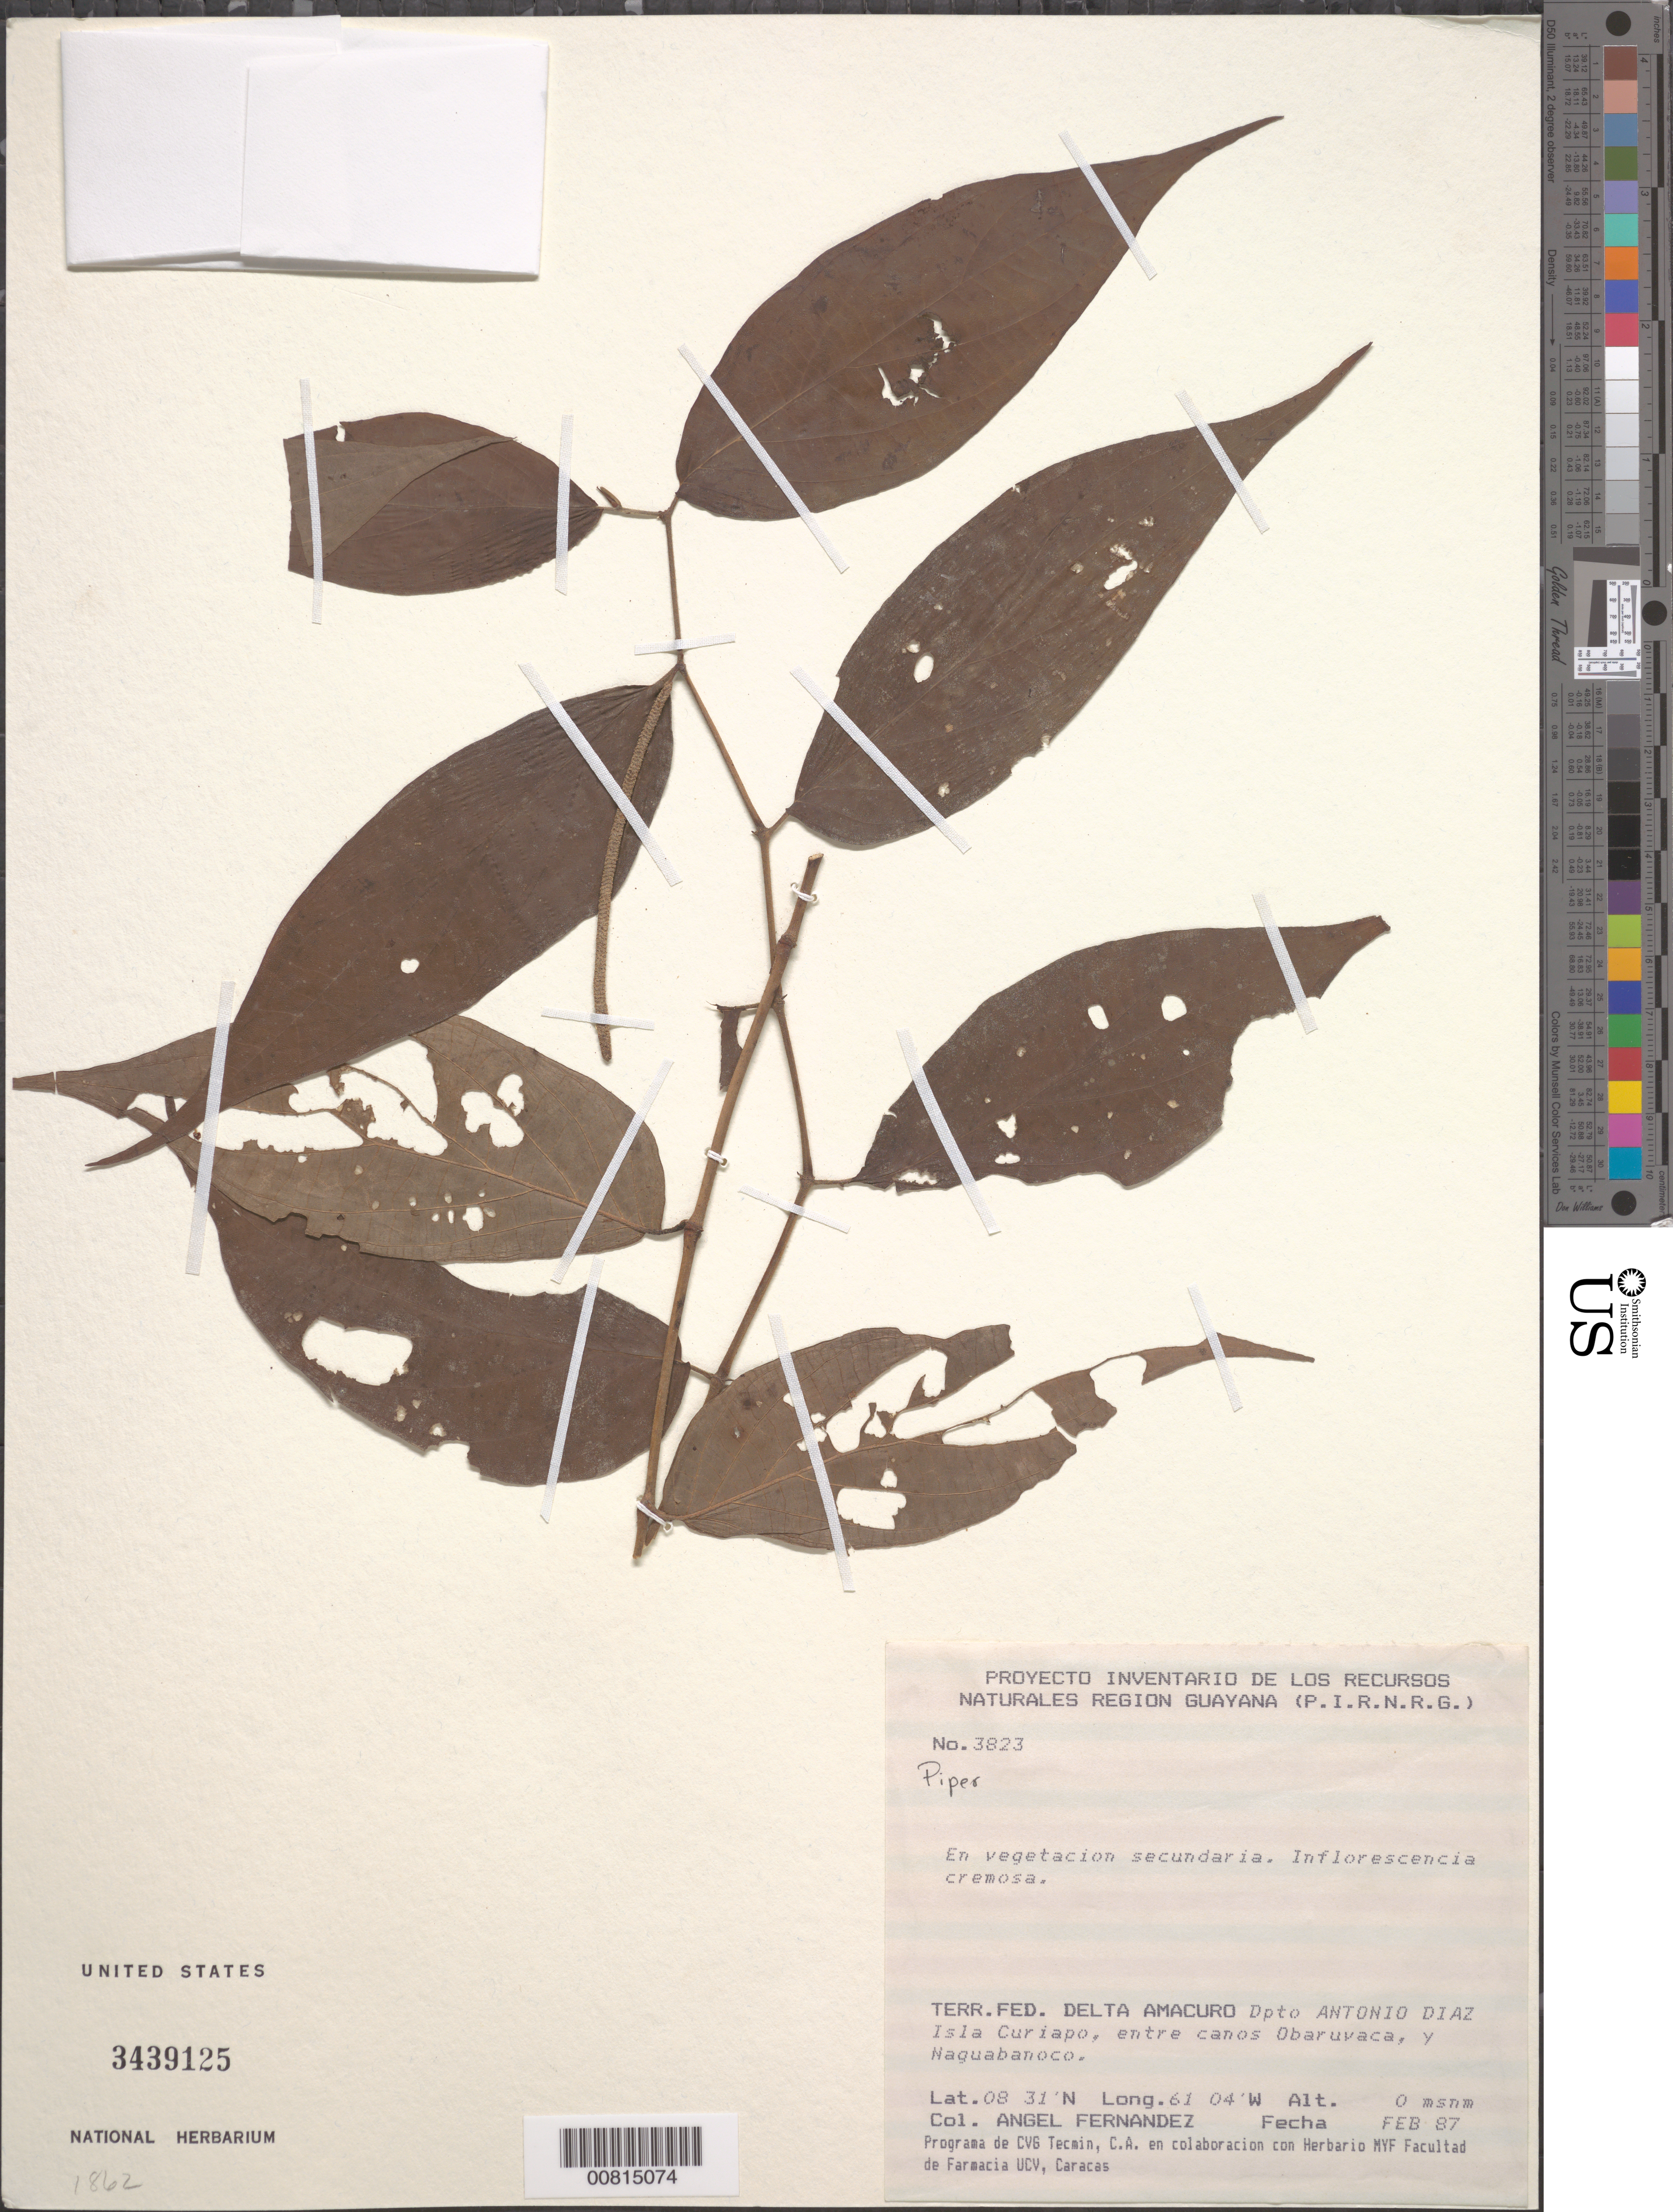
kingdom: Plantae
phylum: Tracheophyta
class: Magnoliopsida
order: Piperales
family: Piperaceae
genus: Piper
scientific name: Piper sp.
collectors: A. Fernández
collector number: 3823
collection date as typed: Feb-87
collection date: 1987-02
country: Venezuela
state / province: Delta Amacuro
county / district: Antonio Díaz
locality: Isla Curiapo, entre caños Obaruvaca y Naguabanoco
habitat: Secondary vegetation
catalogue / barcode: US 3439125